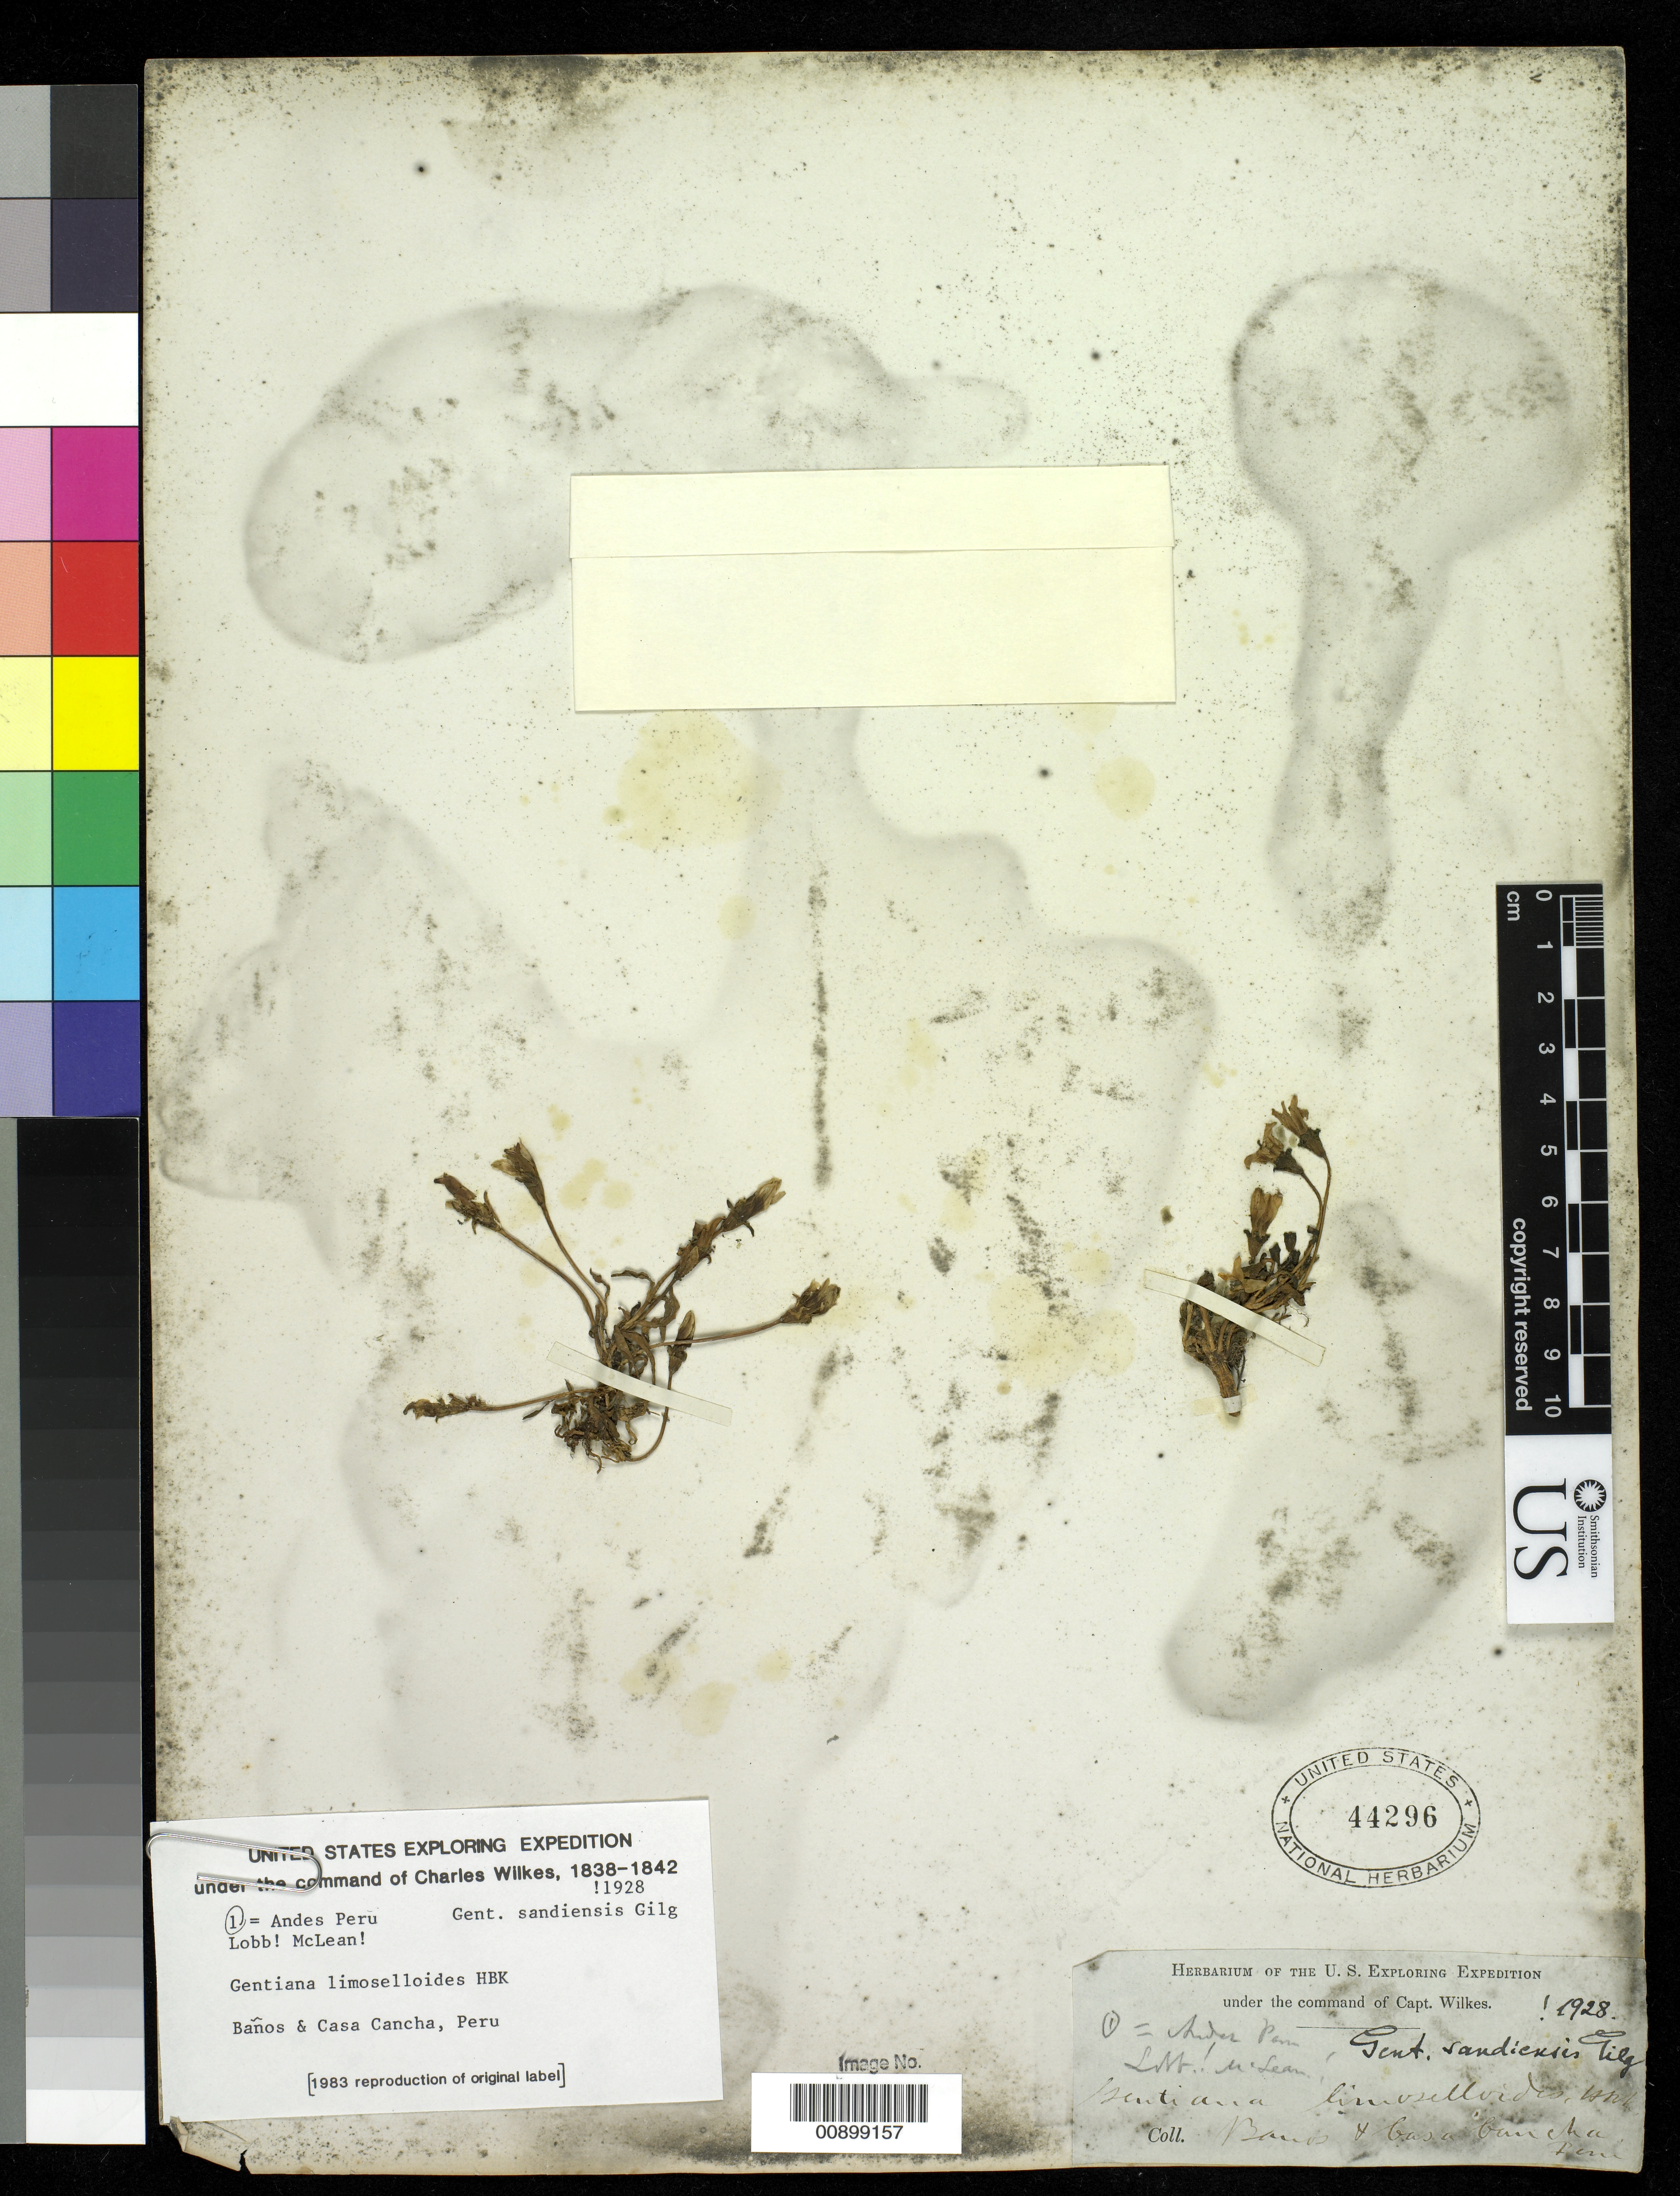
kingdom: Plantae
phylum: Tracheophyta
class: Magnoliopsida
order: Gentianales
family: Gentianaceae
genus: Gentiana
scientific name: Gentiana sandiensis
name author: Gilg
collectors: Wilkes Explor. Exped.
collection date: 1838/1842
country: Peru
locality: Banos + Casa Cancha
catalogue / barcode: US 44296